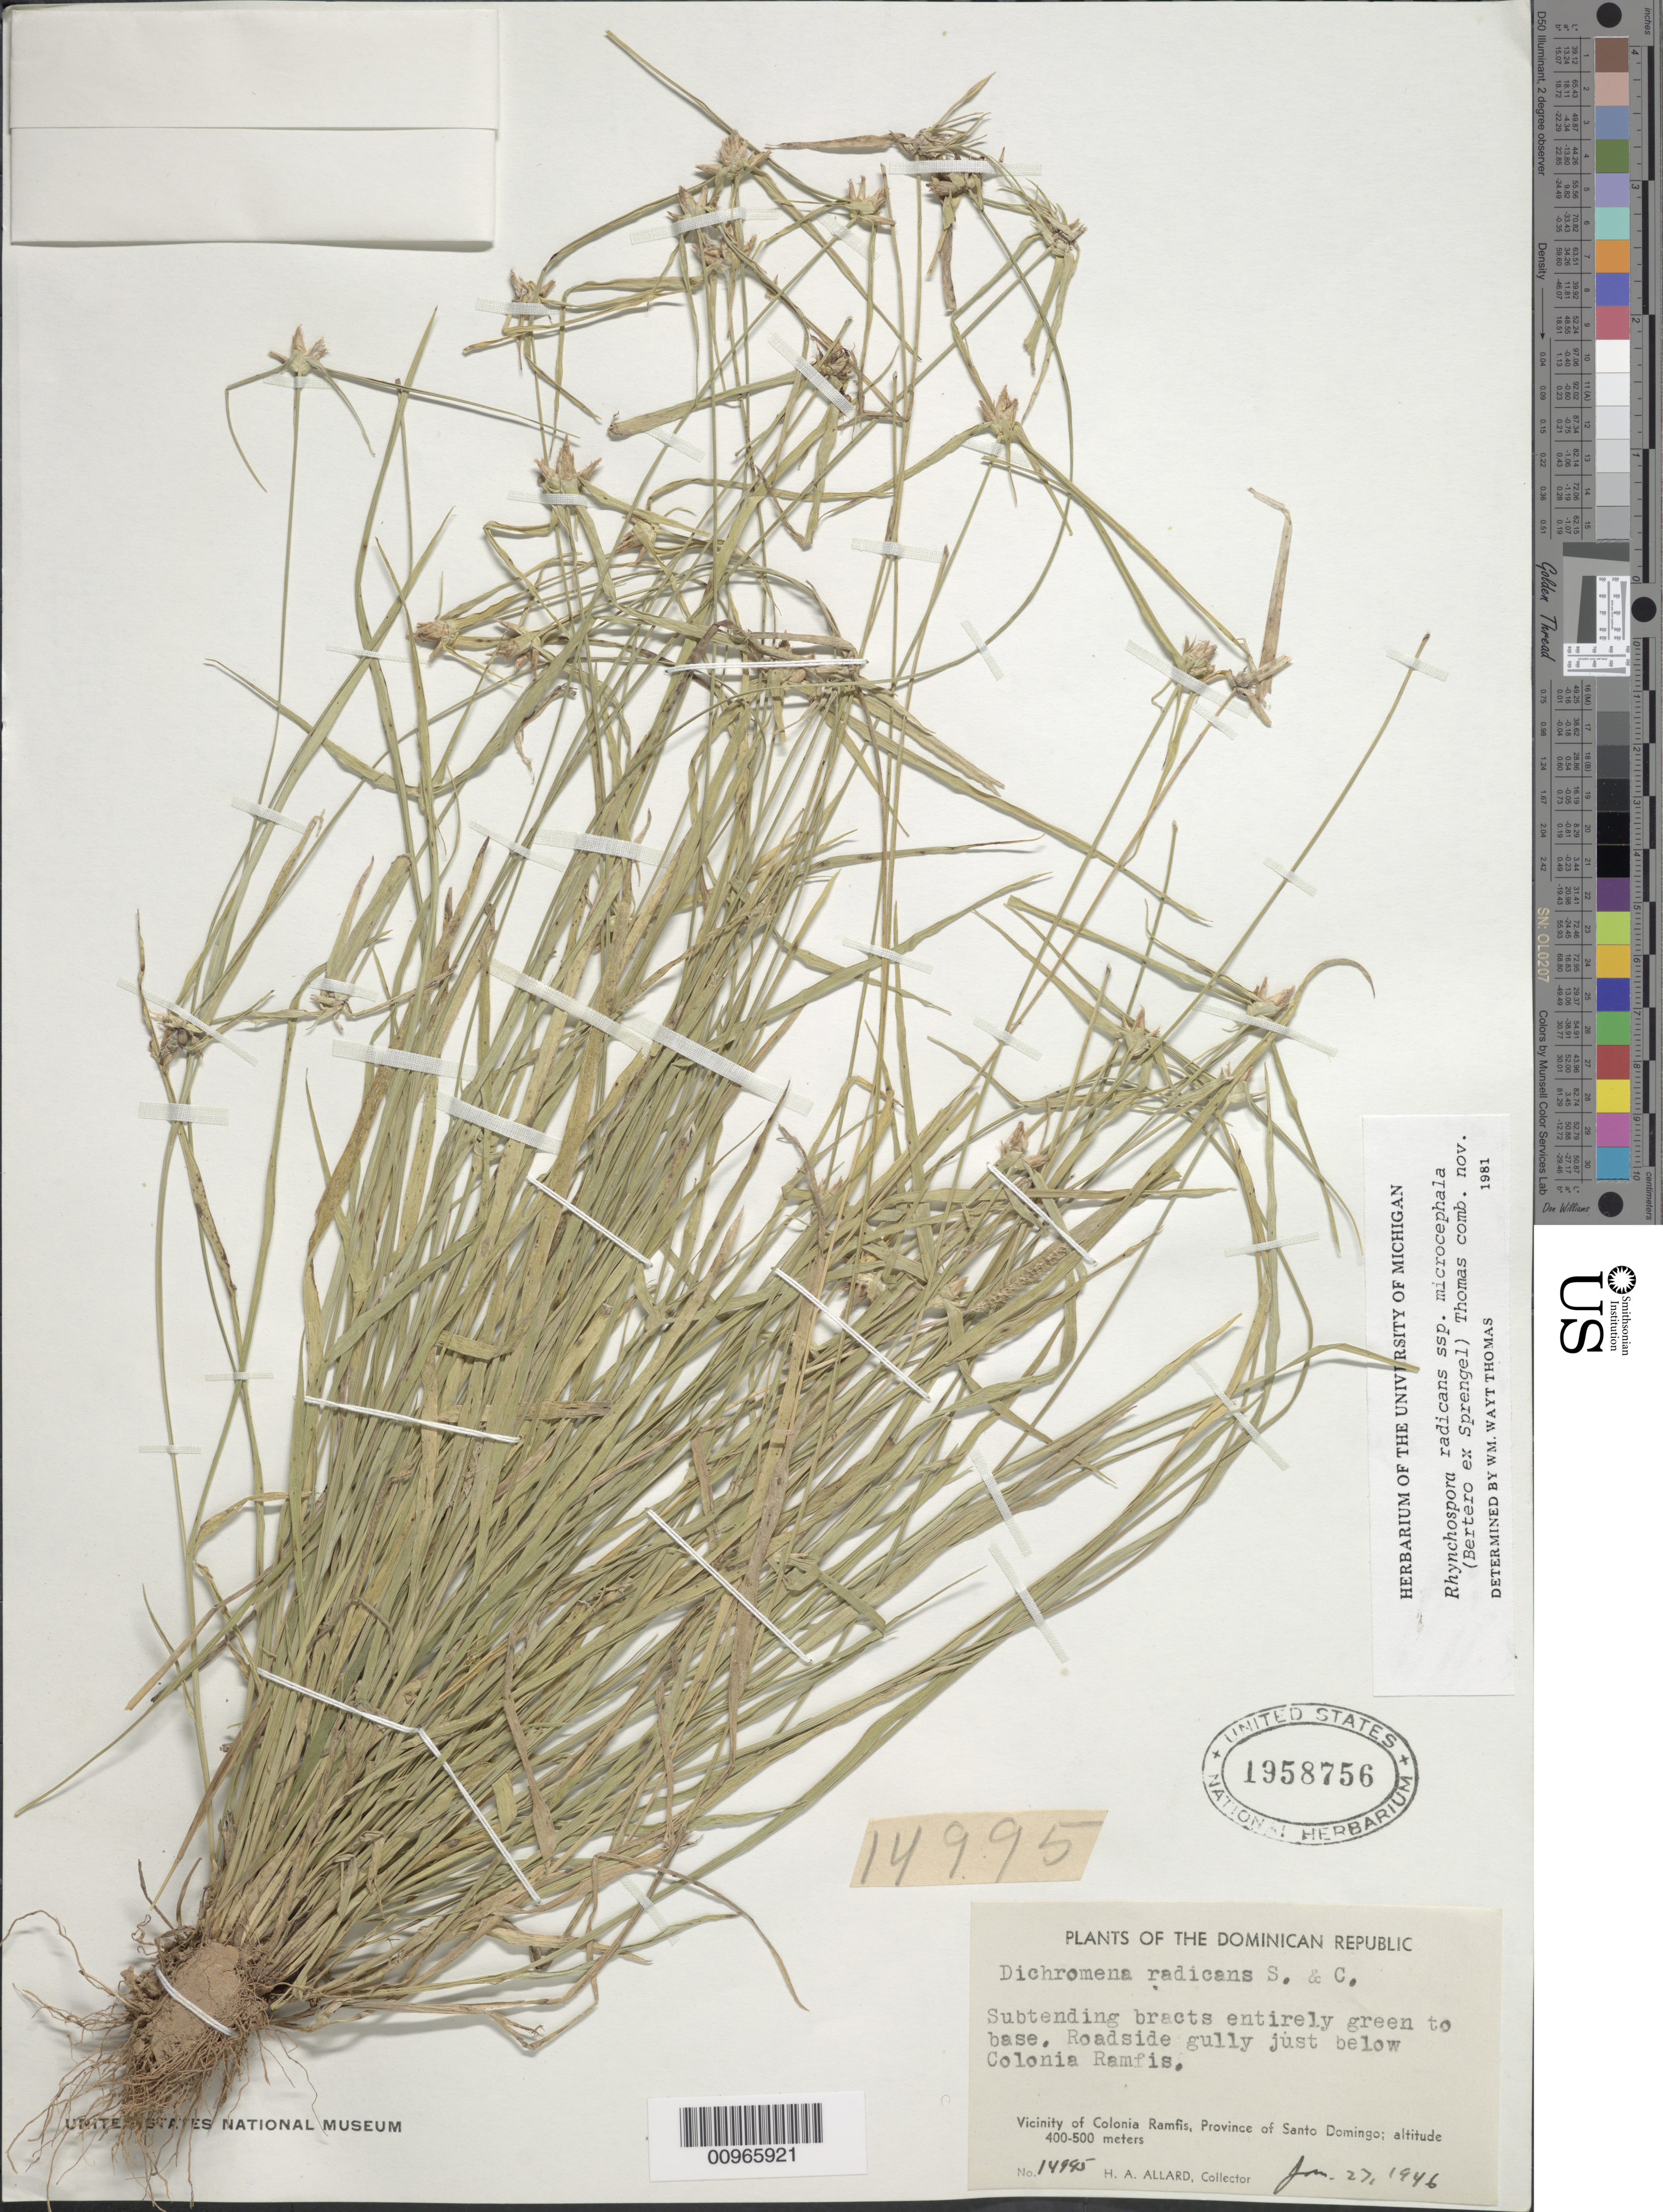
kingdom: Plantae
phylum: Tracheophyta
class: Liliopsida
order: Poales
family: Cyperaceae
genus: Rhynchospora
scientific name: Rhynchospora radicans subsp. microcephala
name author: (Bertero ex Spreng.) W.W. Thomas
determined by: Thomas, W. W., (NY), New York Botanical Garden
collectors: H. A. Allard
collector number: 14995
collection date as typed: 27 Jan 1946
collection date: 1946-01-27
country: Dominican Republic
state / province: Santo Domingo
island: Hispaniola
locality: Vicinity of Colonia Ramfis, roadside gully just below Colonia Ramfis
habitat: Roadside gully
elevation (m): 400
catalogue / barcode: US 1958756